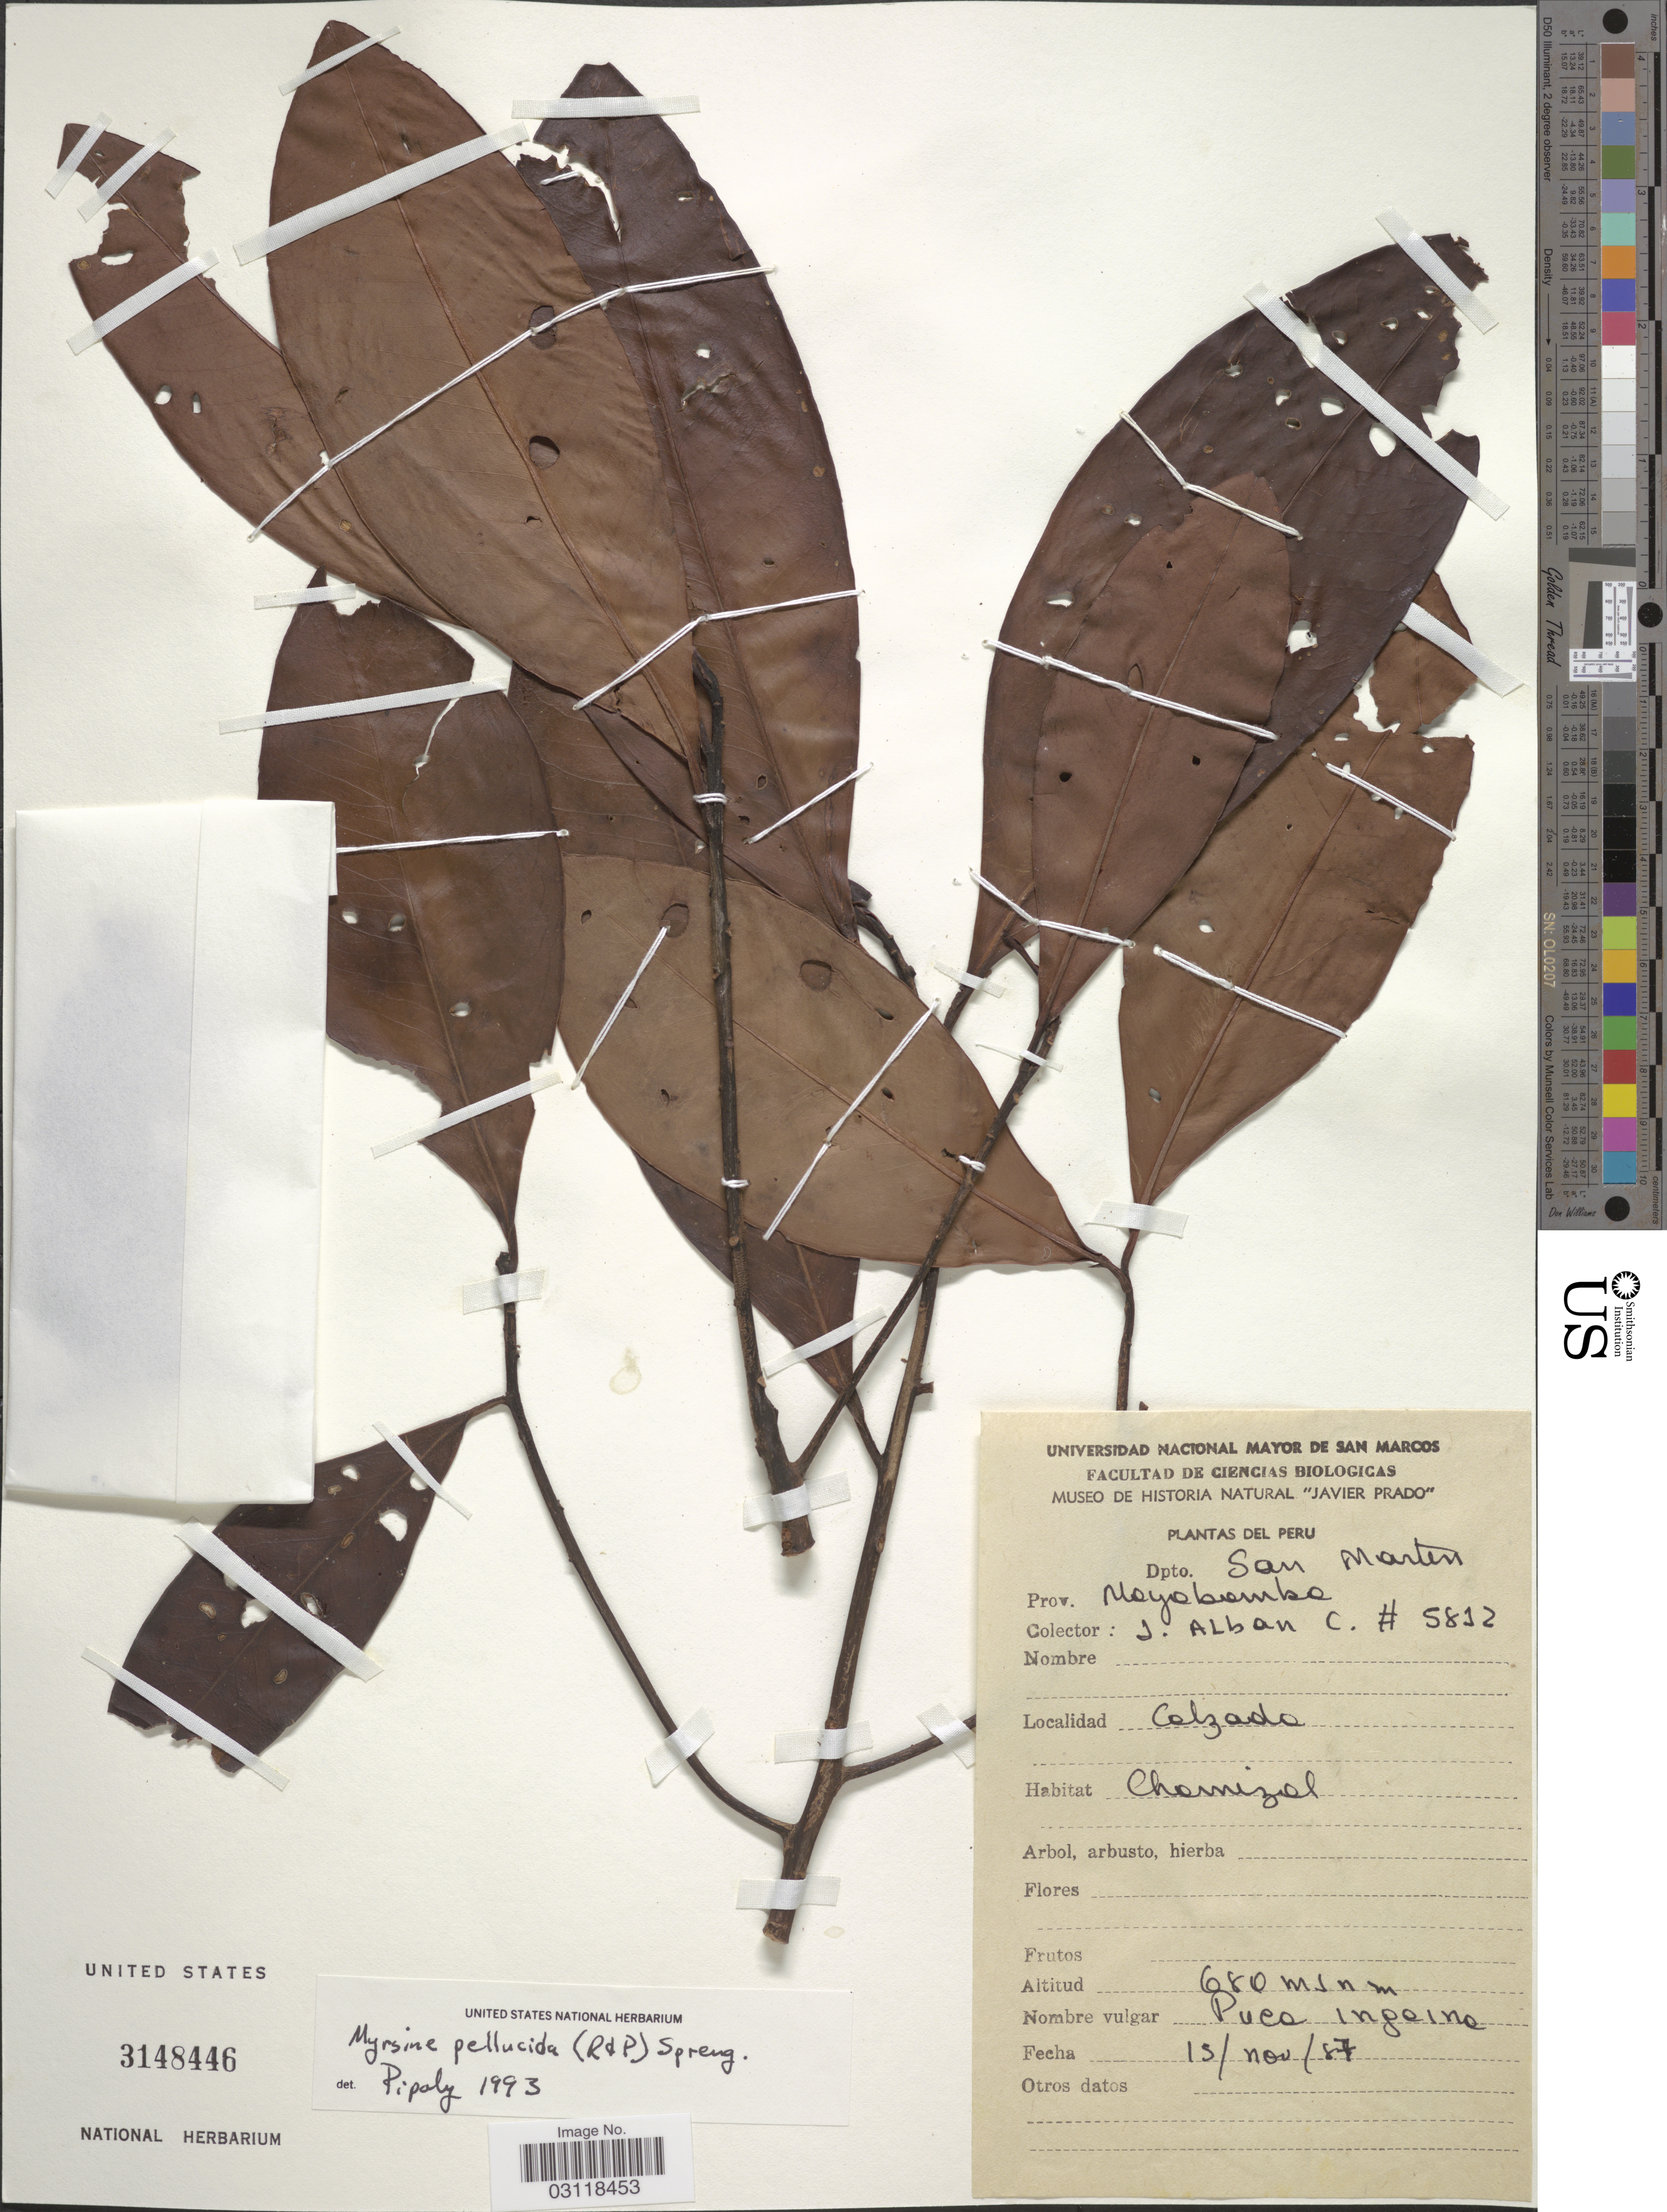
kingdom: Plantae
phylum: Tracheophyta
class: Magnoliopsida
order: Ericales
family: Primulaceae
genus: Rapanea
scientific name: Rapanea pellucida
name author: (Ruiz & Pav.) Mez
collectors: J. Alban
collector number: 5812*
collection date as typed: Transcribed d/m/y: 15/11/87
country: Peru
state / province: San Martín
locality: Dpto. San Martin. Prov. Moyobamba. Calzado.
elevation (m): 680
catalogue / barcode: US 3148446